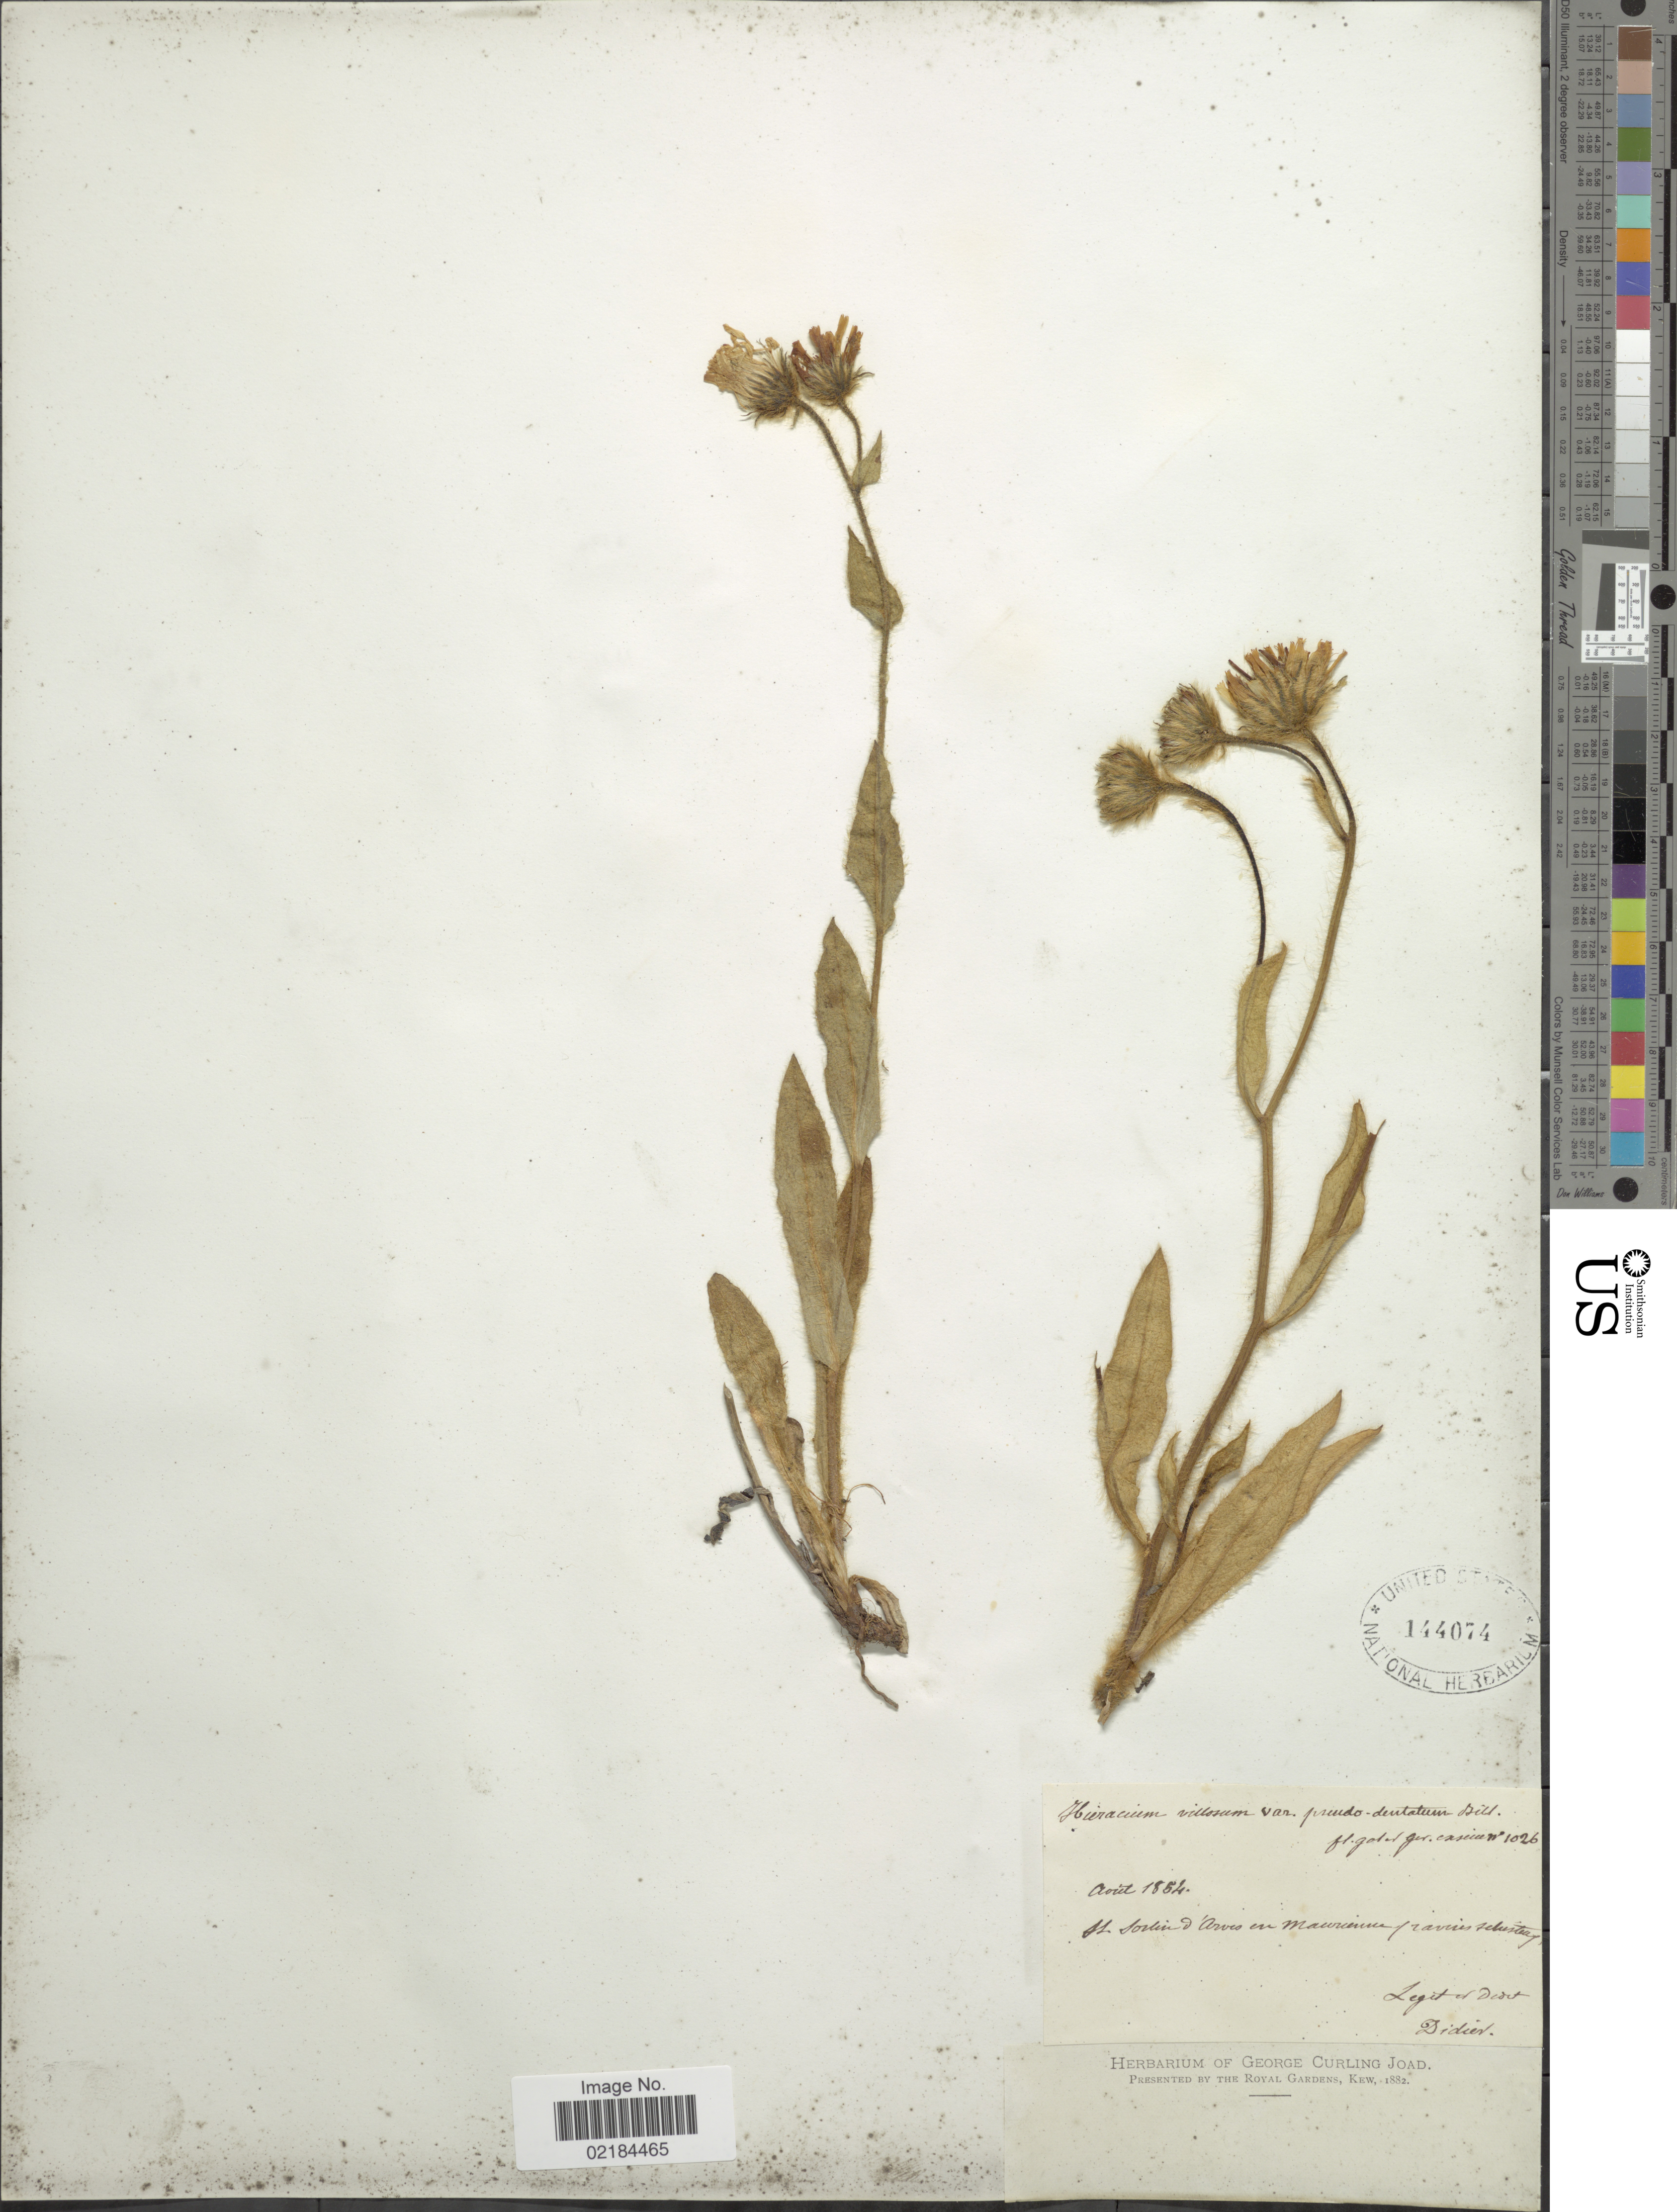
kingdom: Plantae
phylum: Tracheophyta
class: Magnoliopsida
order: Asterales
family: Asteraceae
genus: Hieracium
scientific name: Hieracium villosum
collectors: Didier & Didier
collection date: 1854-08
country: France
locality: St. soulin arves en Maurienne ravines sentuary [interpreted]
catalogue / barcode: US 144074